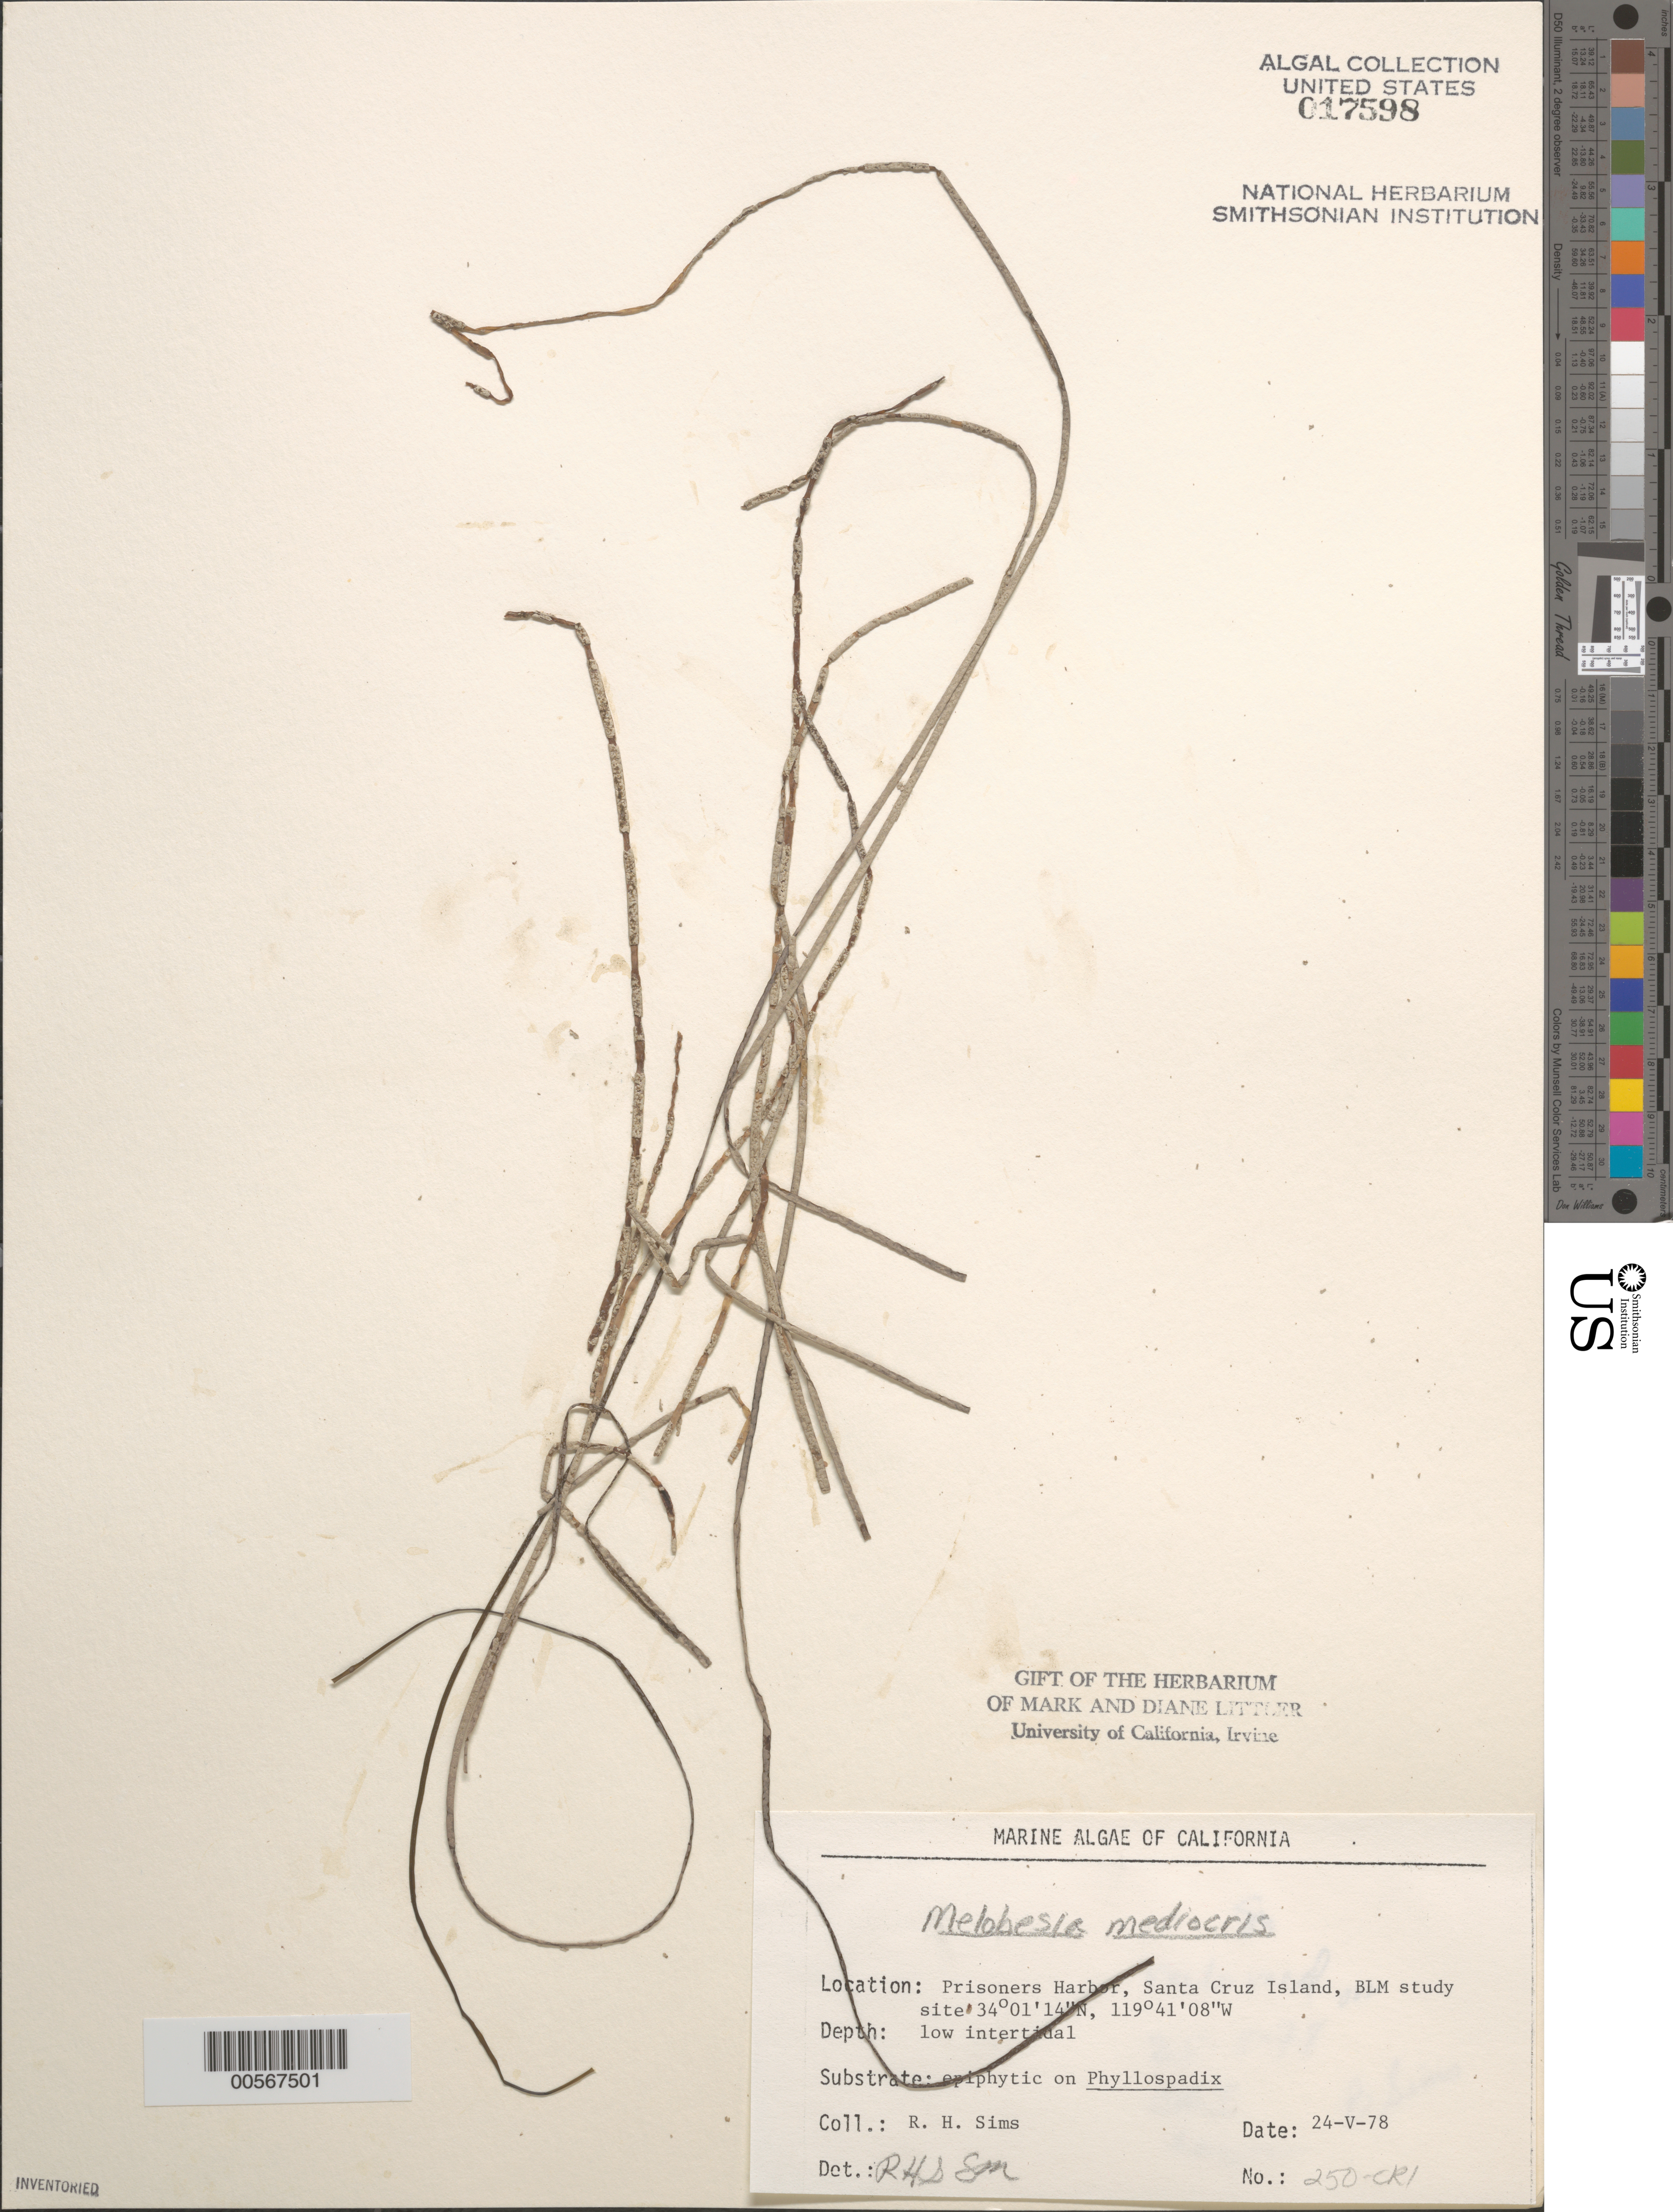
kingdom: Plantae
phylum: Rhodophyta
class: Florideophyceae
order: Corallinales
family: Hapalidiaceae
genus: Melobesia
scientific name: Melobesia mediocris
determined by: Sims, Robert H.; Murray, S. N.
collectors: R. H. Sims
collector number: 250-cri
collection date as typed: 24 May 1978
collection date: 1978-05-24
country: United States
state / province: California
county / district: Santa Barbara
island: Santa Cruz Island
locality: Prisoners Harbor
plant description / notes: BLM-SOCALBIGHT Rocky Intertidal Survey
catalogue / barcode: US 17598